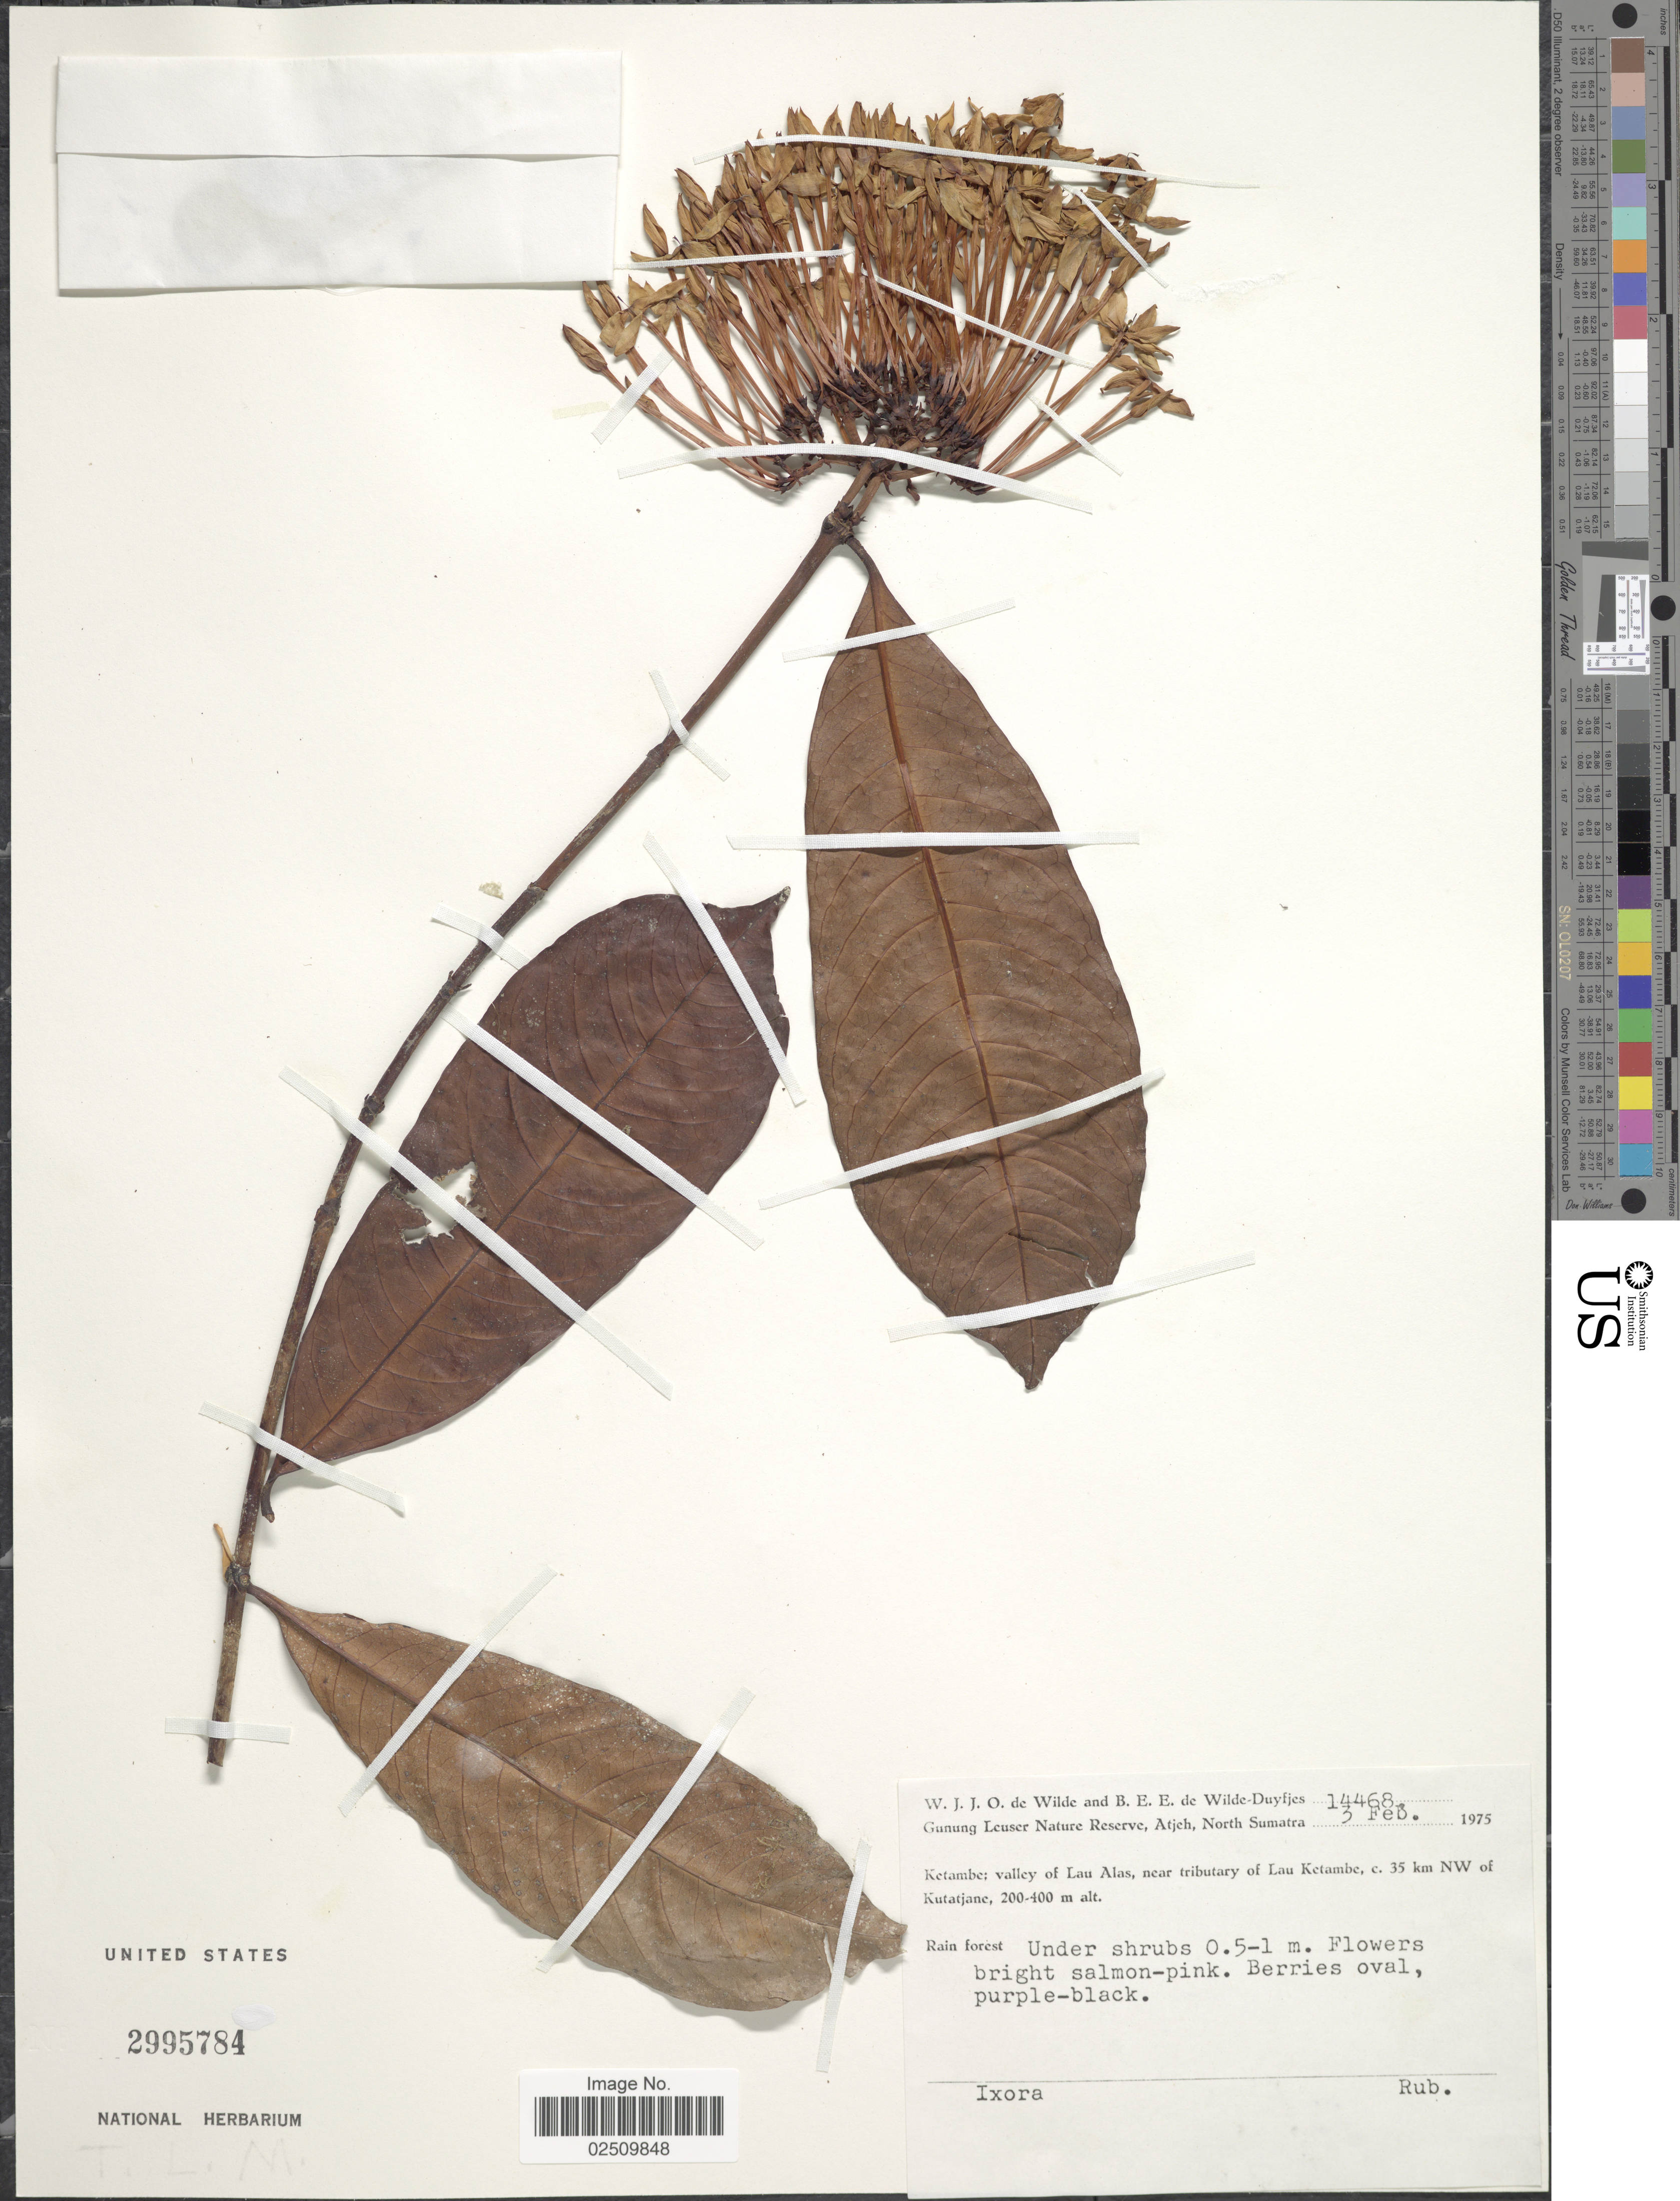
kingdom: Plantae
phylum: Tracheophyta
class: Magnoliopsida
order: Gentianales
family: Rubiaceae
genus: Ixora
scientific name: Ixora sp.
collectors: W. J. de Wilde & B. E. de Wilde-Duyfjes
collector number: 14468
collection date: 1975-02-03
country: Indonesia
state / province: Sumatra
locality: Gunung Leuser Nature Reserves, Atjeh, North Sumatra. Ketambe; valley of Lau Alas, near tributary of Lau Ketambe, c. 35 km NW of Kutatjane.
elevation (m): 200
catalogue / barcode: US 2995784